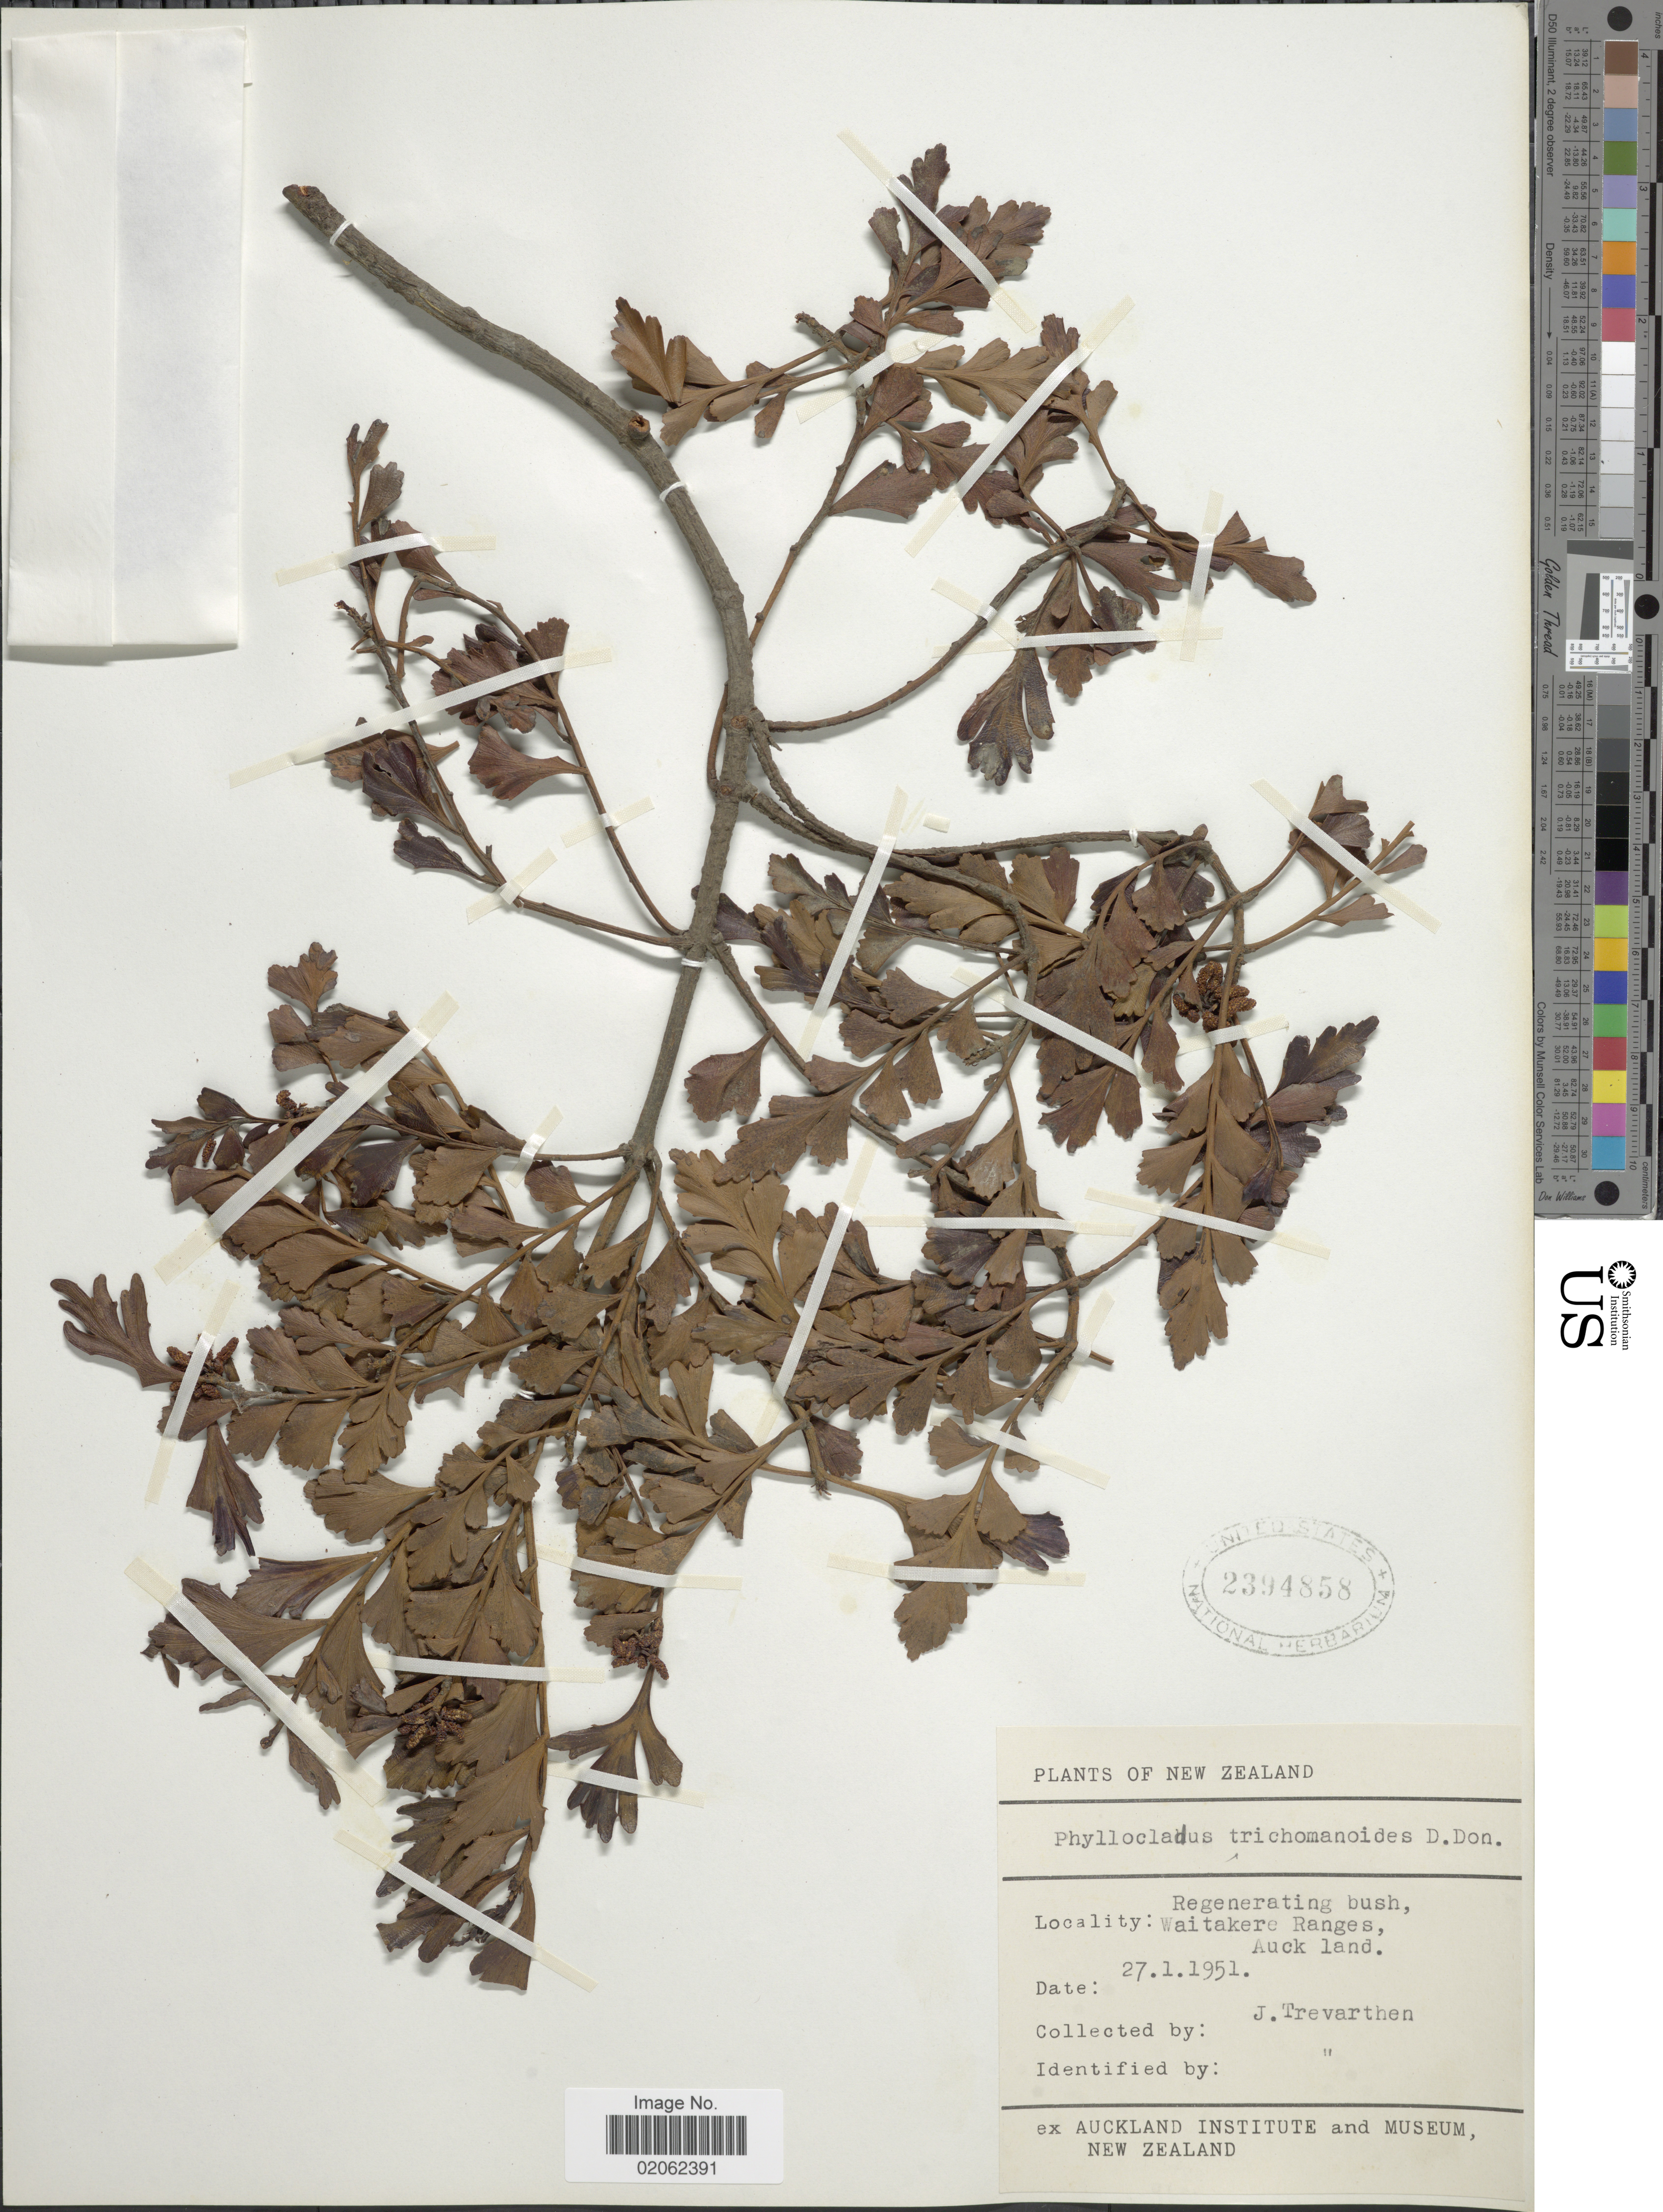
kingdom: Plantae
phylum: Tracheophyta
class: Pinopsida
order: Pinales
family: Phyllocladaceae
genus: Phyllocladus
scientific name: Phyllocladus trichomanoides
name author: D. Don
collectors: J. Trevarthen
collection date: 1951-01-27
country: New Zealand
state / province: Auckland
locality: Regenerating bush, Waitakere Ranges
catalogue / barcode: US 2394858